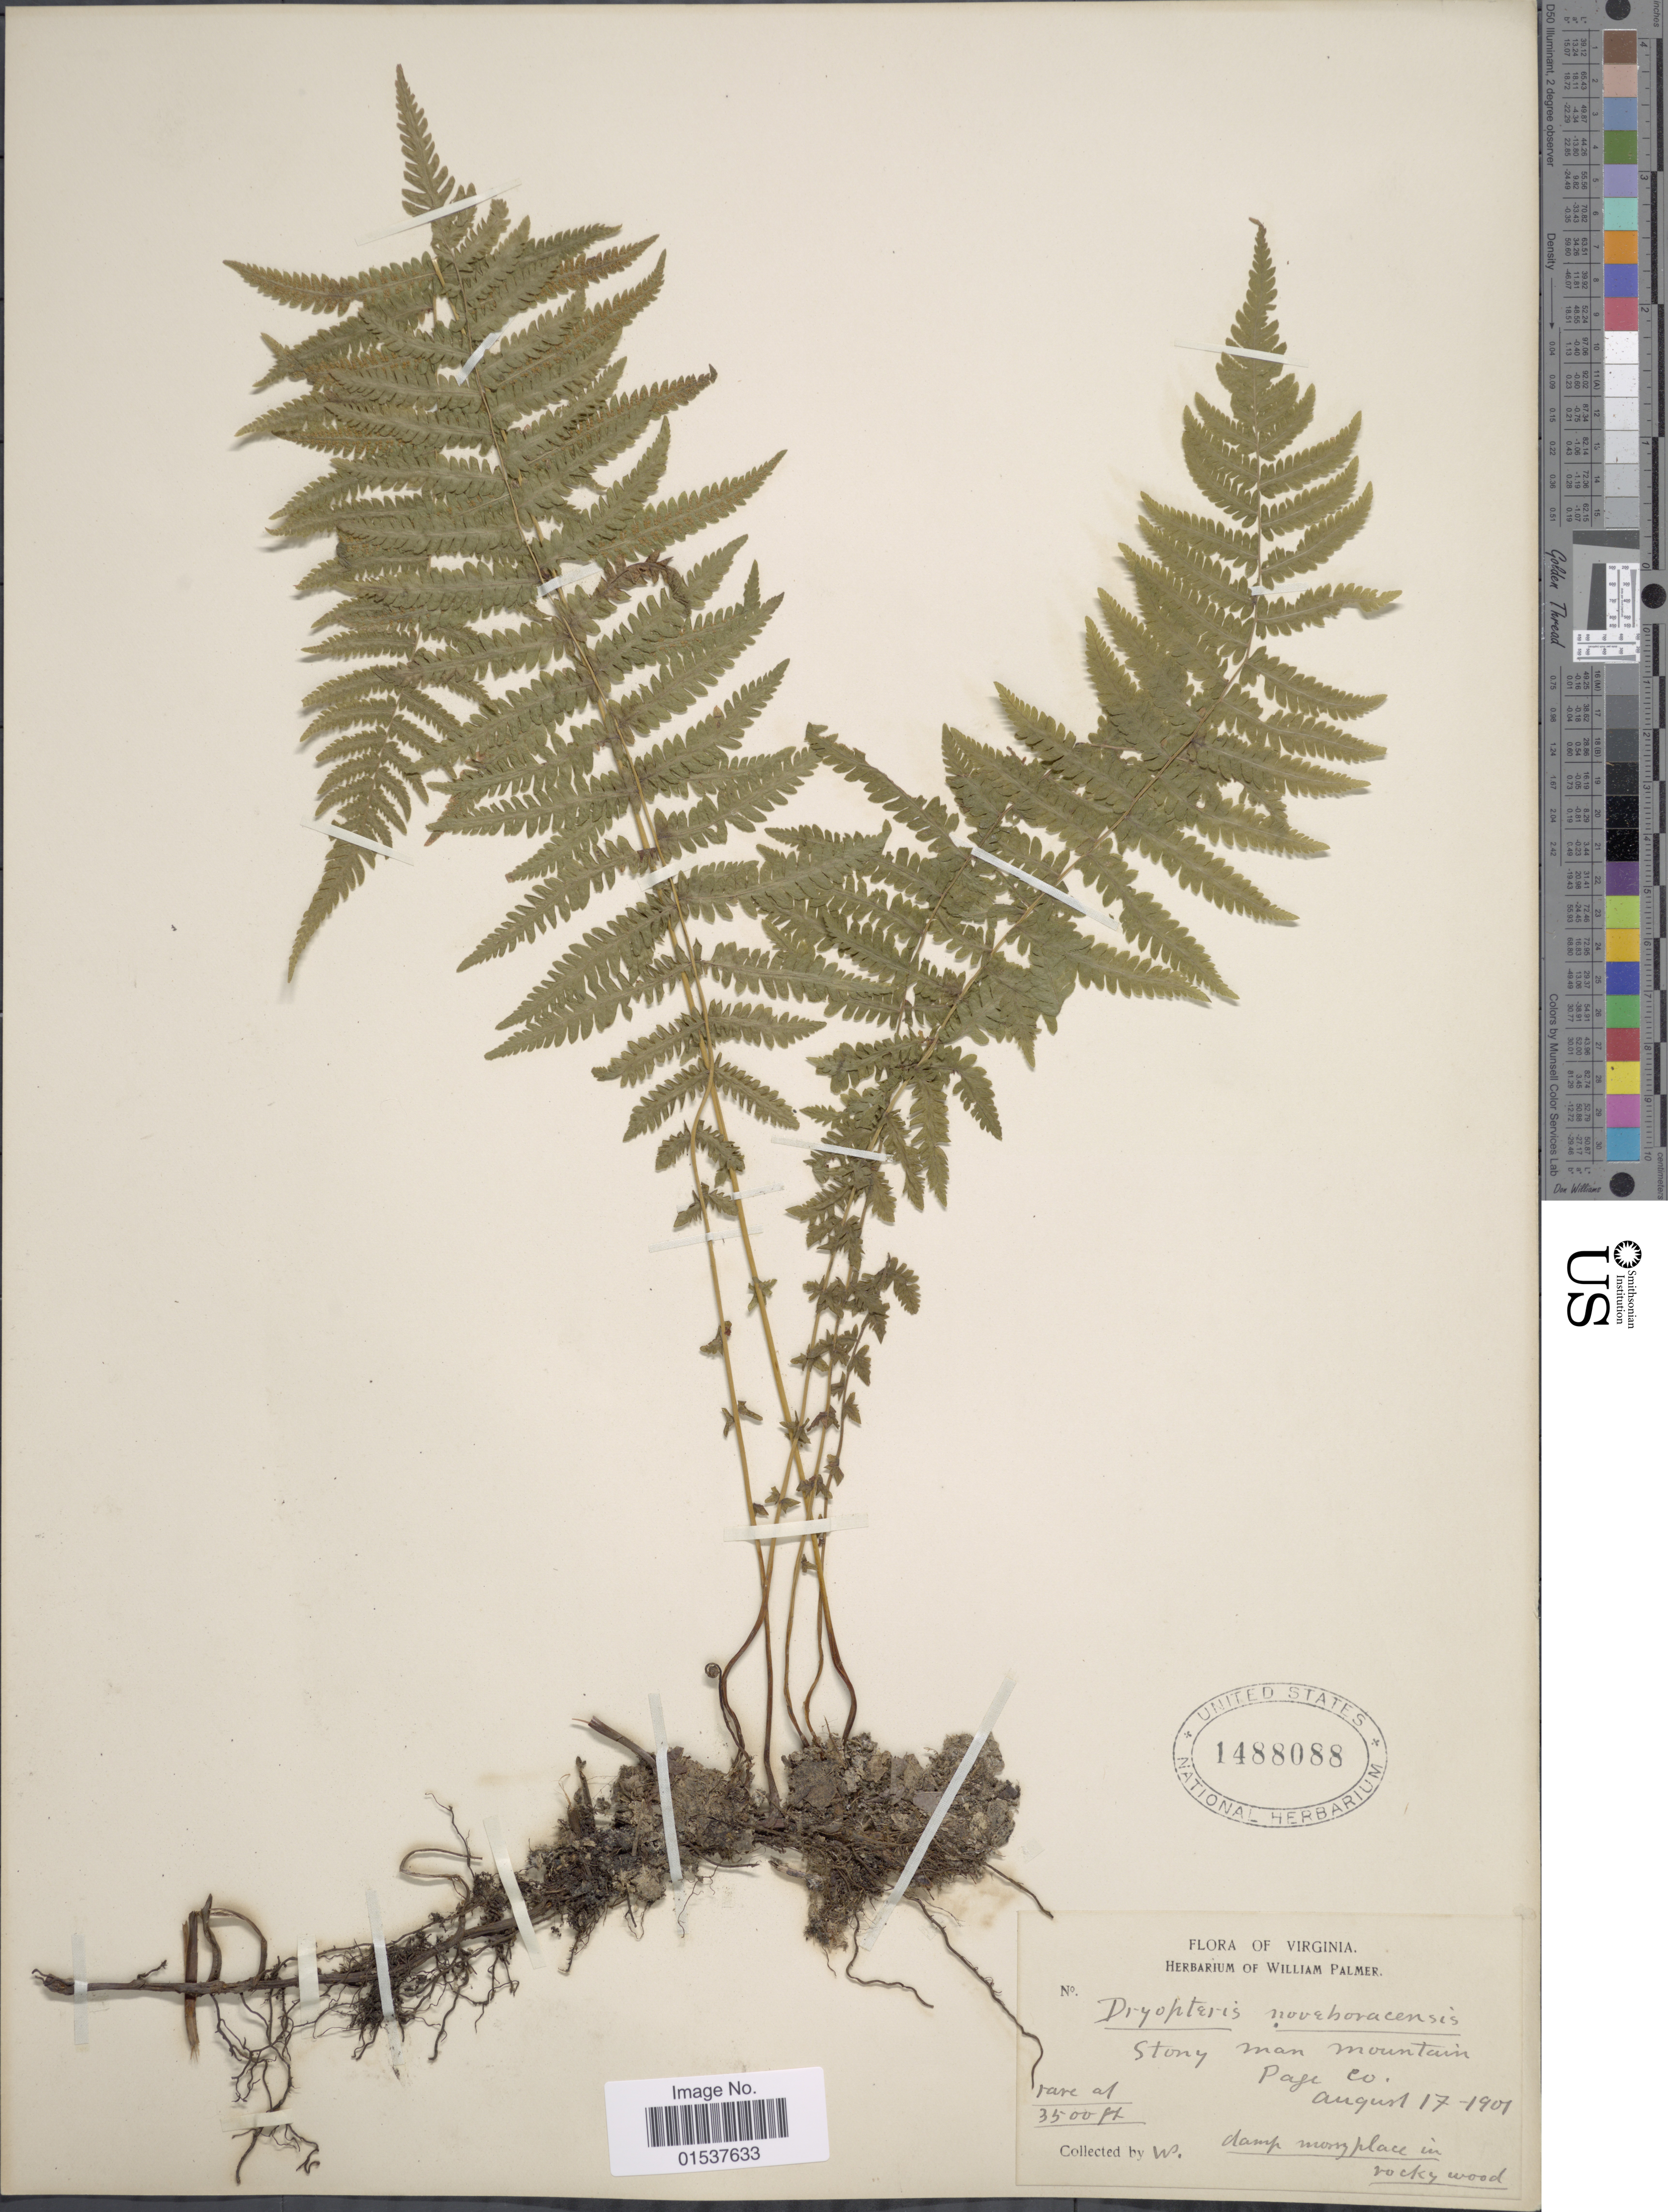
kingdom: Plantae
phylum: Tracheophyta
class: Polypodiopsida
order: Polypodiales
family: Thelypteridaceae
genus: Parathelypteris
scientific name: Parathelypteris noveboracensis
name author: (L.) Ching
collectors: W. Palmer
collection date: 1901-08-17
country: United States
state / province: Virginia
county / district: Page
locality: Stony Man Mountain, Page Co.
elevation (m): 1067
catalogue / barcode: US 1488088